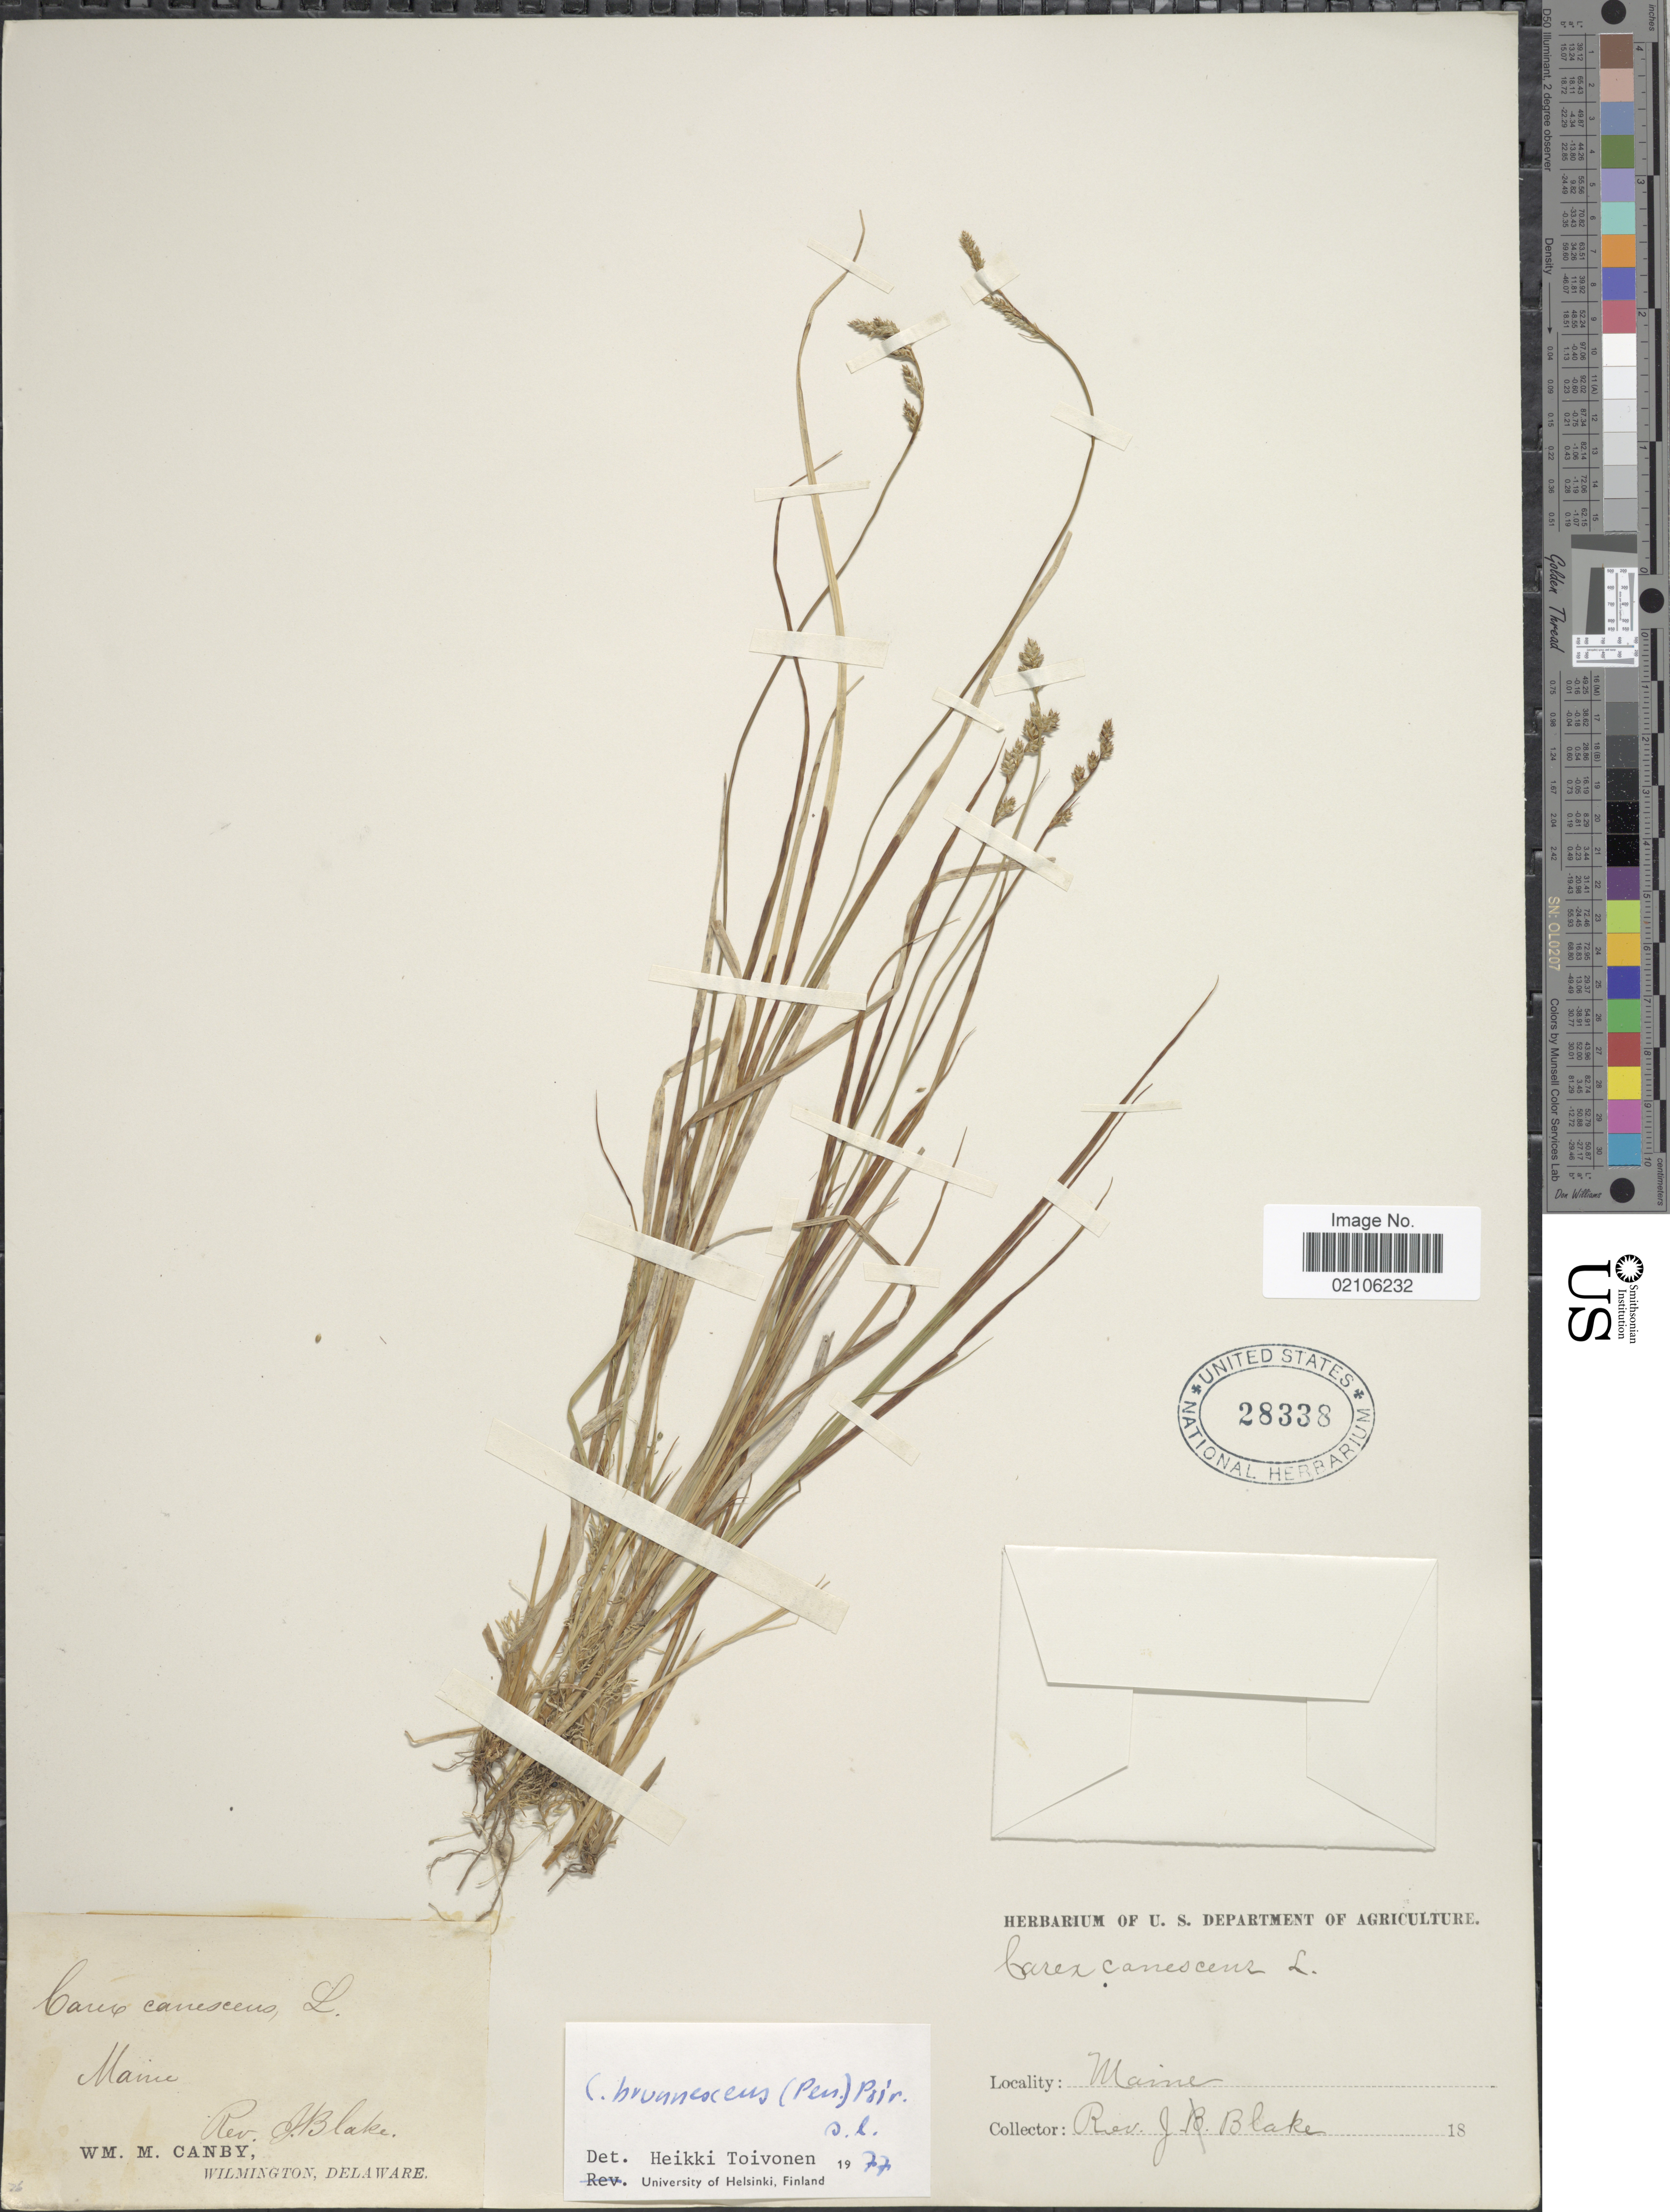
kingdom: Plantae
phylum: Tracheophyta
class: Liliopsida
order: Poales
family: Cyperaceae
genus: Carex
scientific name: Carex brunnescens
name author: (Pers.) Poir.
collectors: J. Blake & W. M. Canby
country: United States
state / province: Maine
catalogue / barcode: US 28338